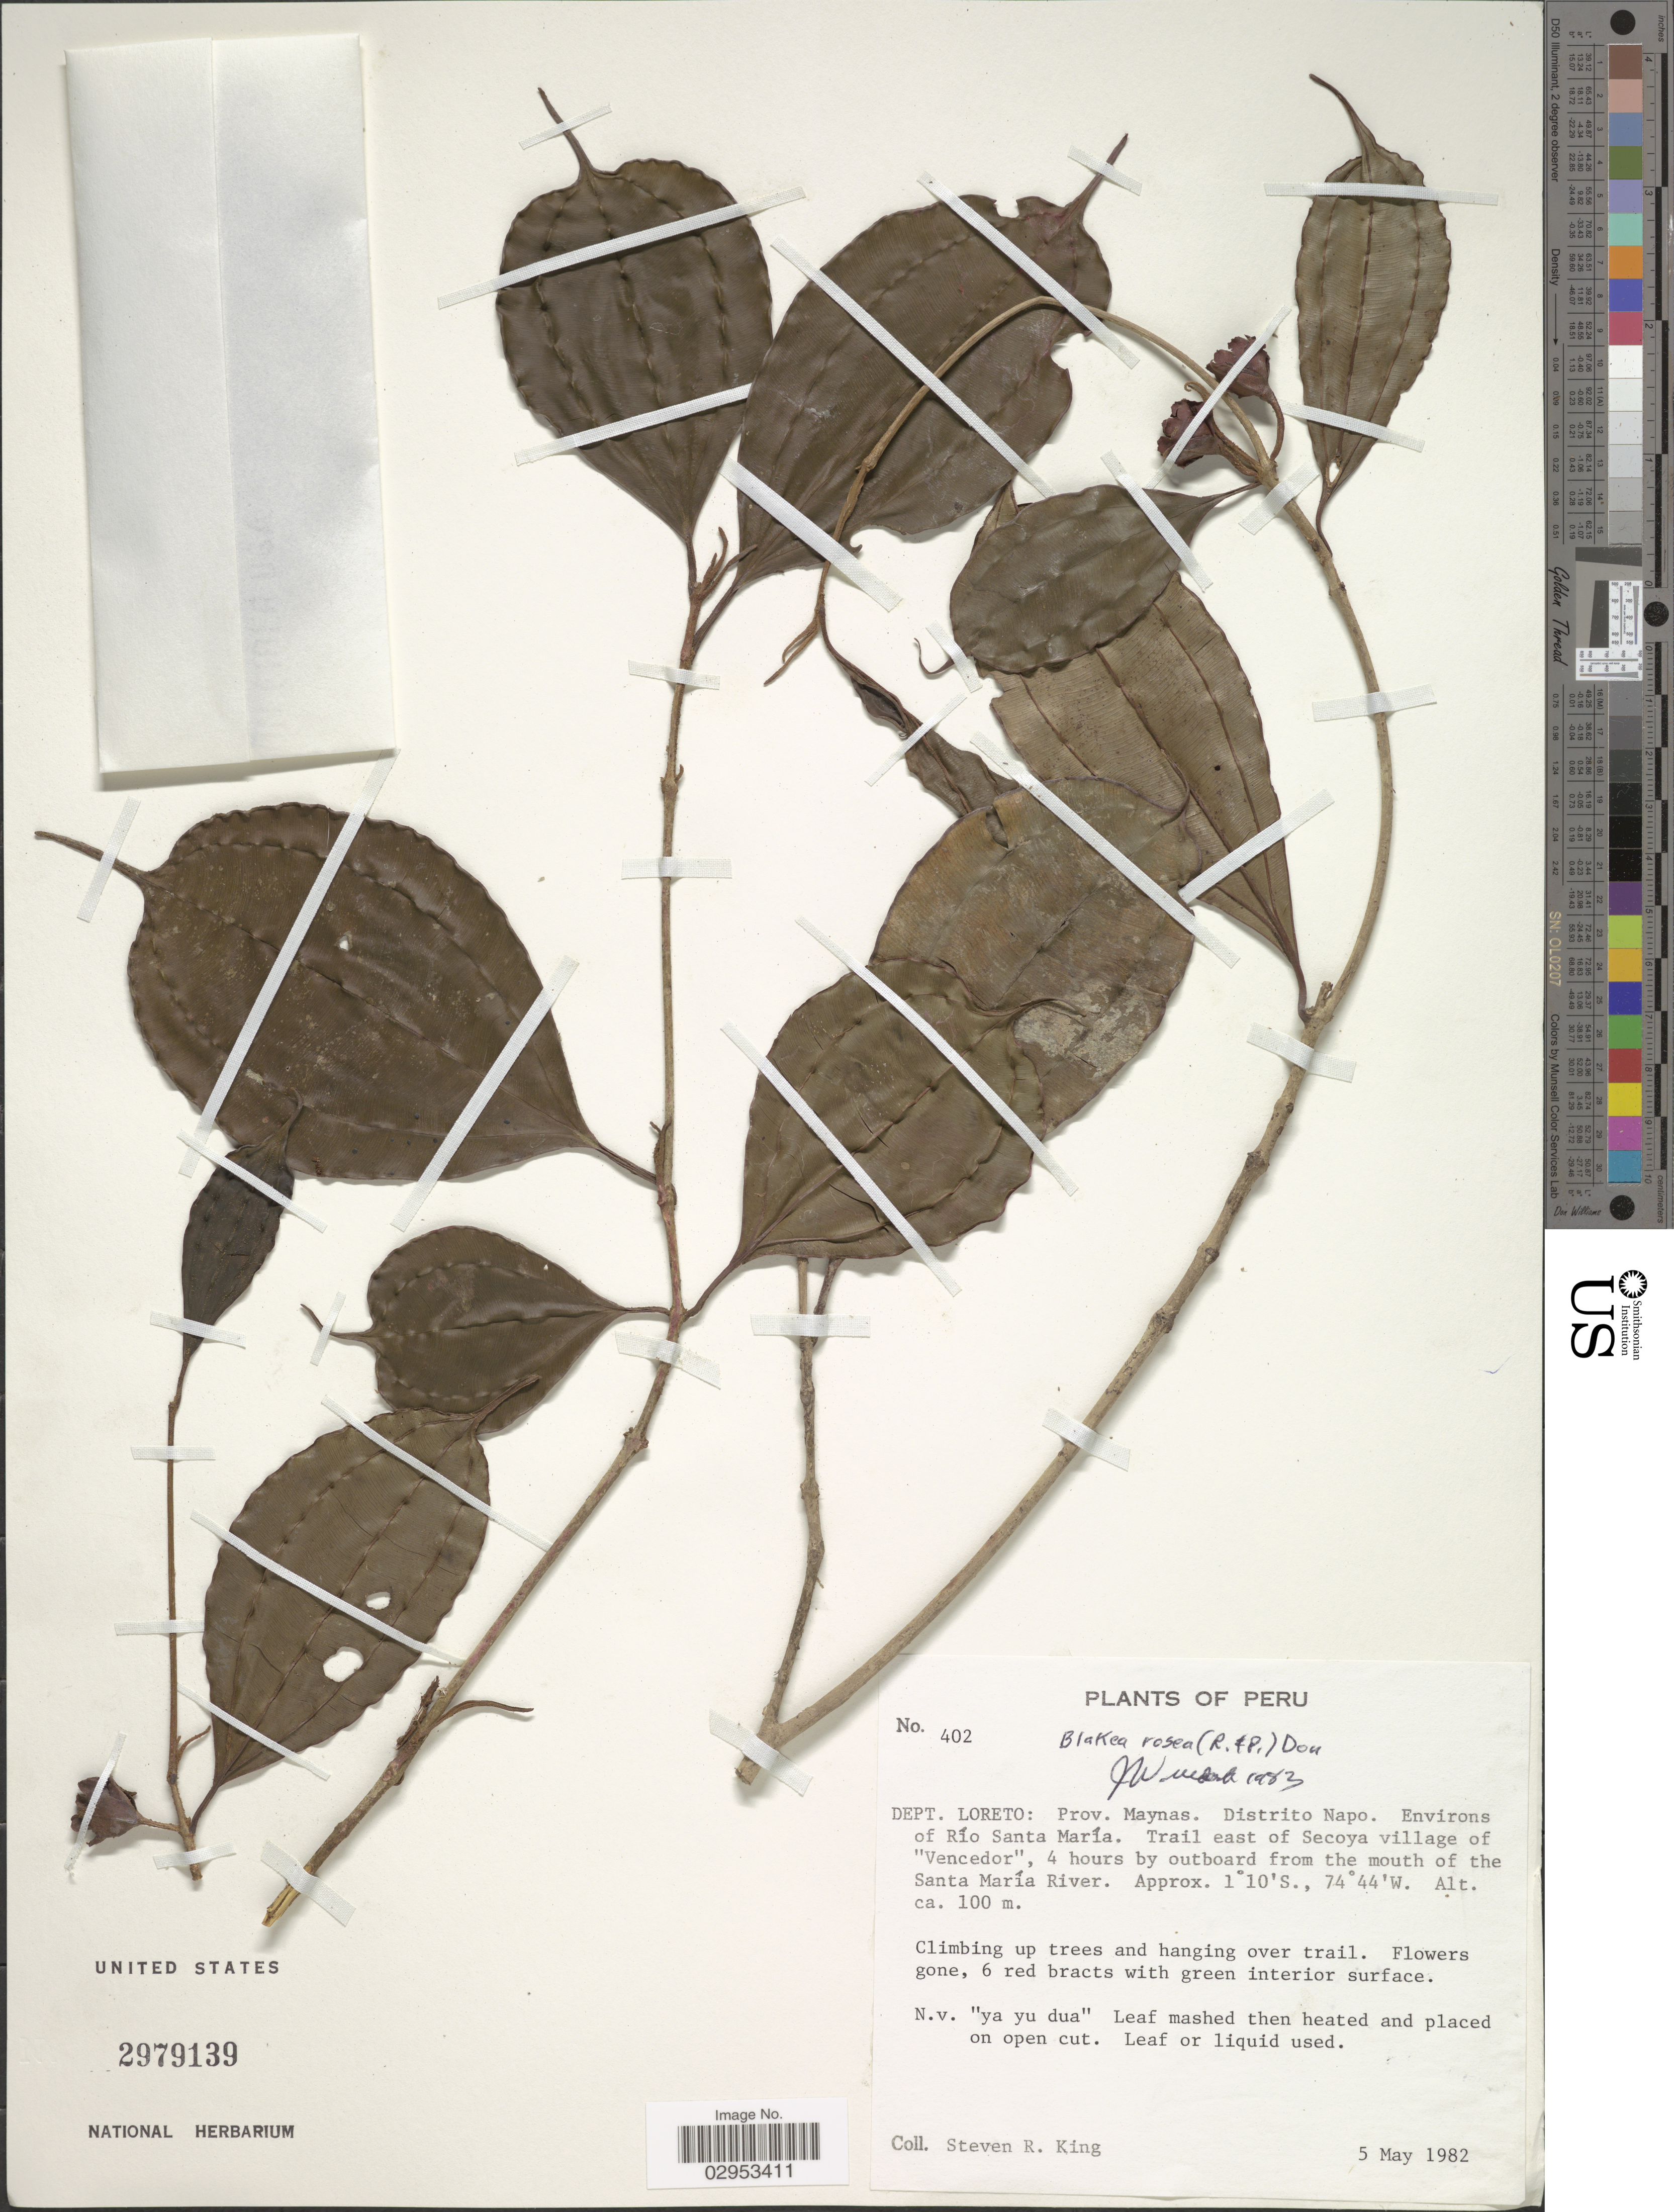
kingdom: Plantae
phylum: Tracheophyta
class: Magnoliopsida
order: Myrtales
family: Melastomataceae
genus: Blakea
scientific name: Blakea rosea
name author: D. Don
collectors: S. R. King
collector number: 402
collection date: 1982-05-05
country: Peru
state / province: Loreto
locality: Dept. Loreto: Prov. Maynas. Distrito Napo. Environs of Río Santa María. Trail east of Secoya village of "Vencedor", 4 hours by outboard from the mouth of the Santa María River.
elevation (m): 100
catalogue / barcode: US 2979139